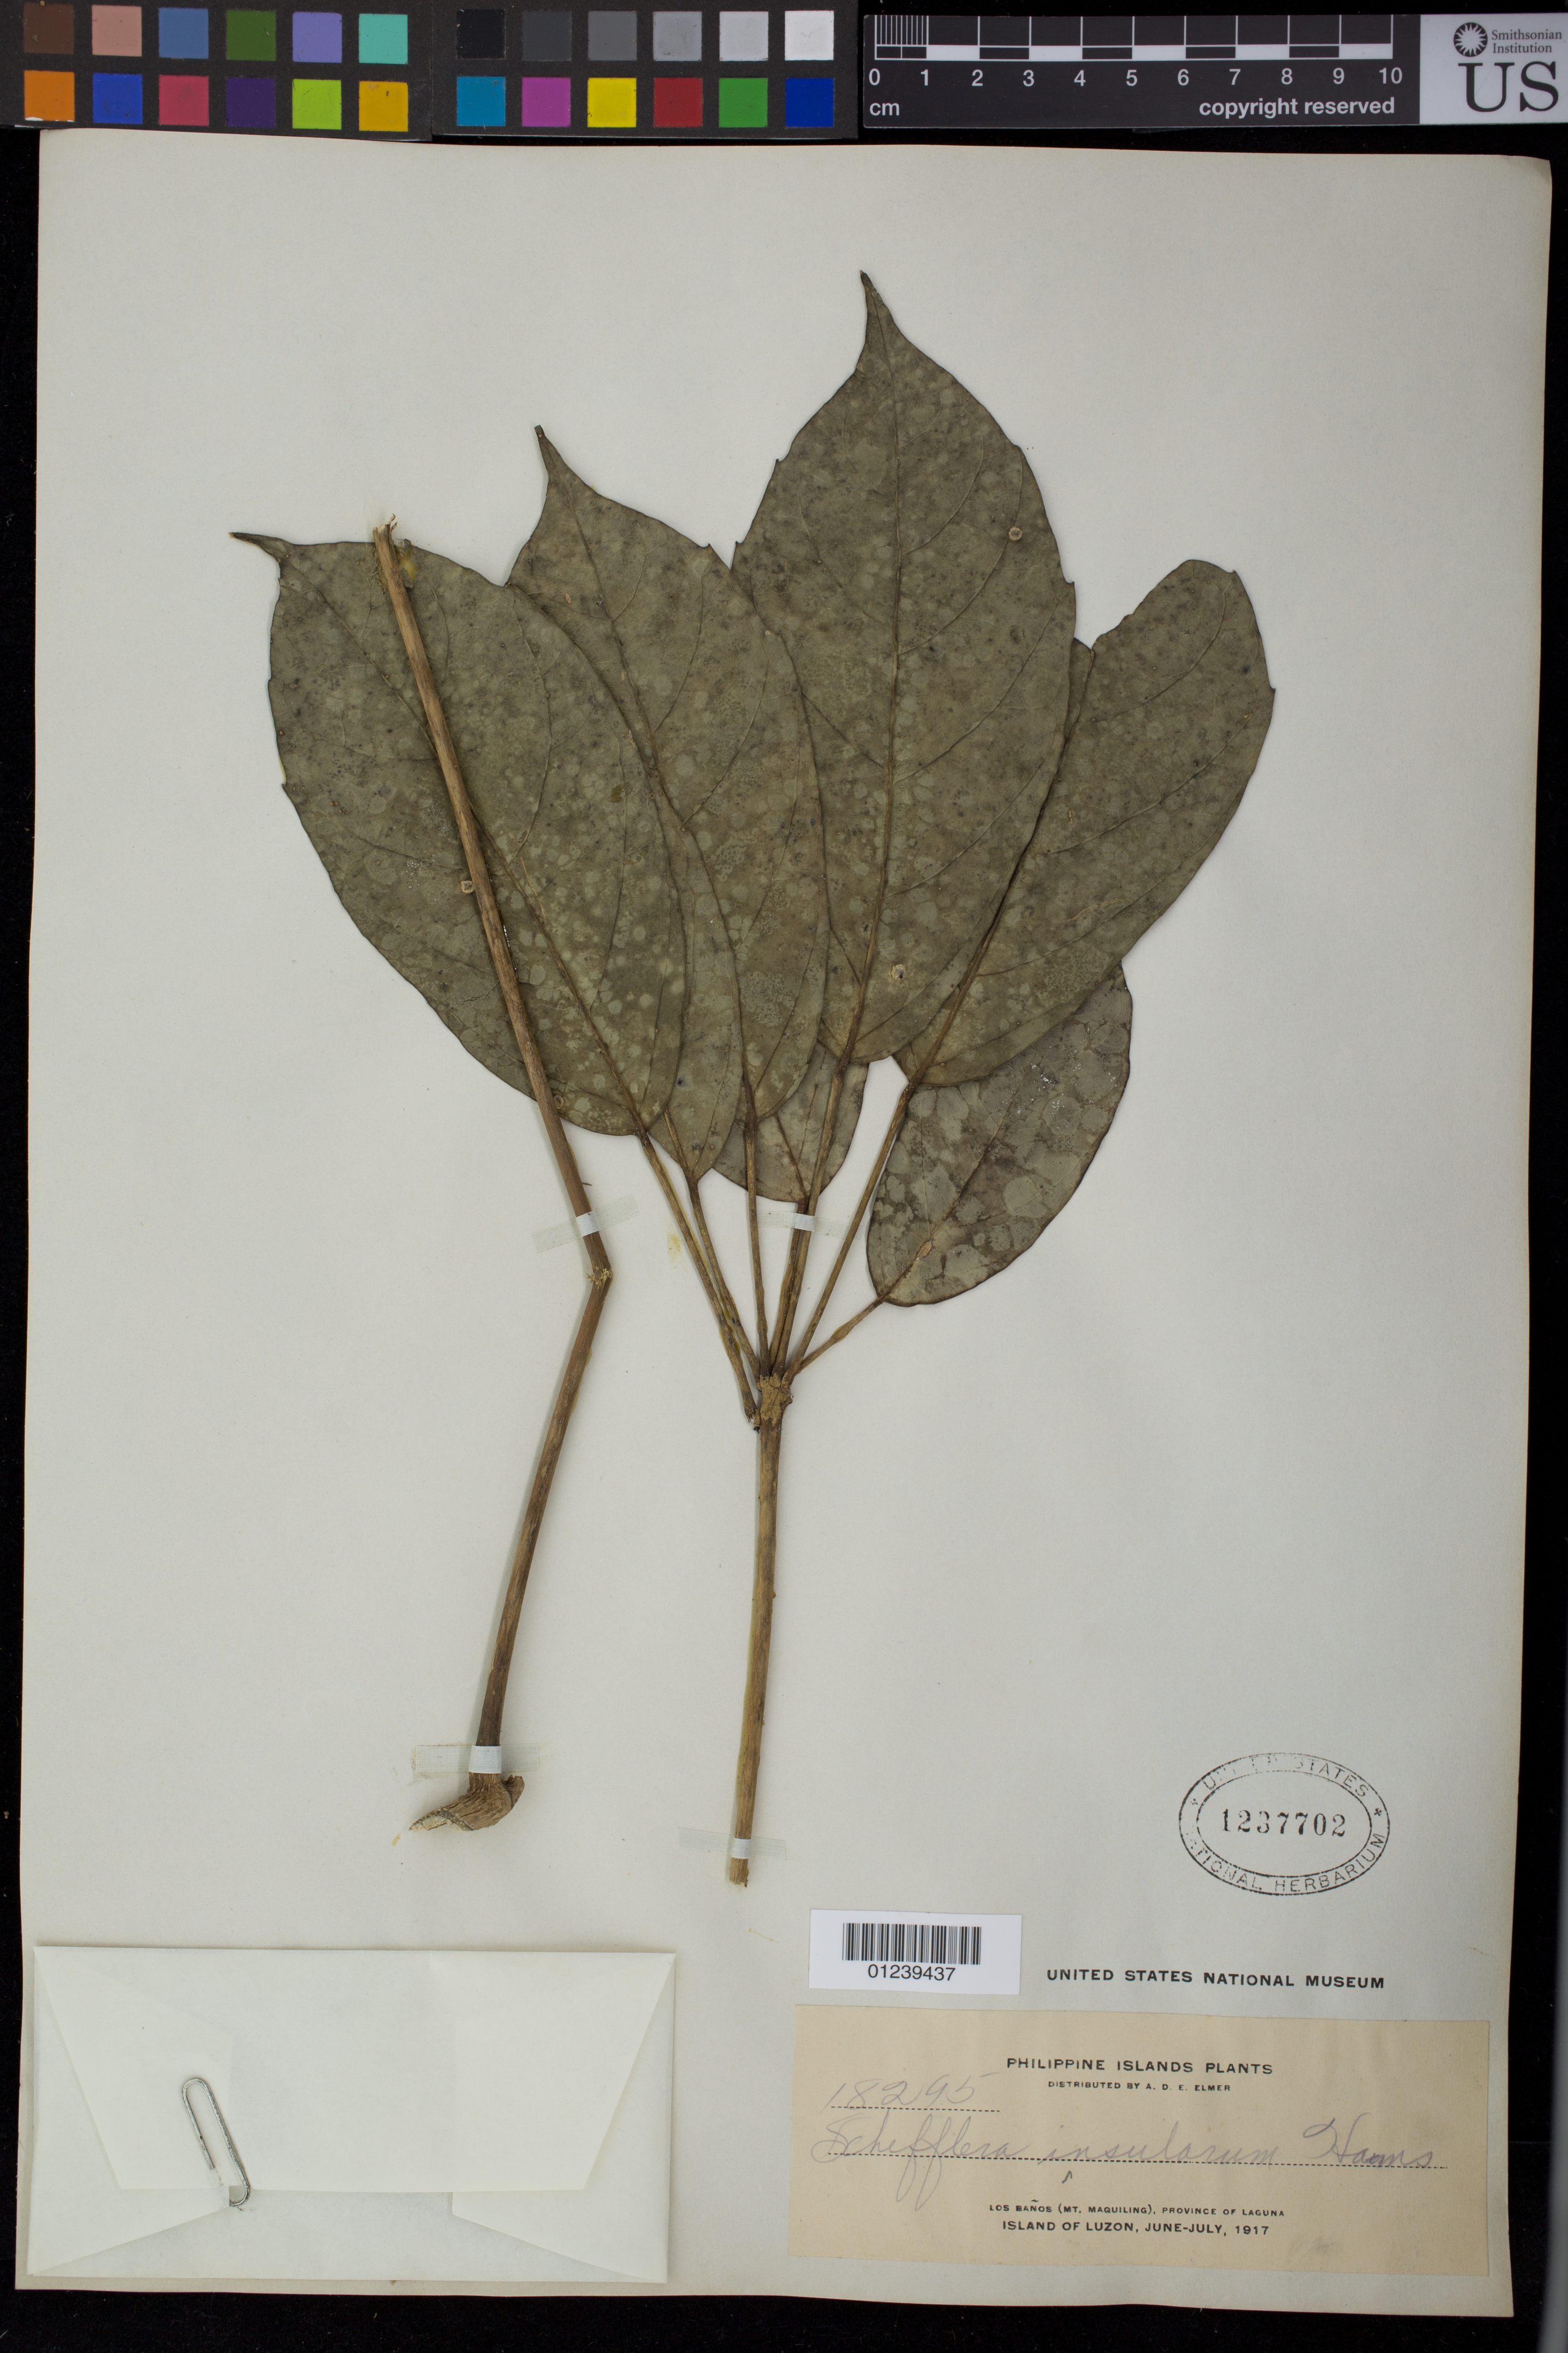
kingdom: Plantae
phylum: Tracheophyta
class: Magnoliopsida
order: Apiales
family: Araliaceae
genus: Schefflera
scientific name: Schefflera insularum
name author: (Seem.) Harms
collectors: A. D. E. Elmer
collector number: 18295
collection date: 1917-06/1917-07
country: Philippines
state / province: Calabarzon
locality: Los Banos (Mt. Maquiling), Province of Laguna, Island of Luzon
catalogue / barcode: US 1237702